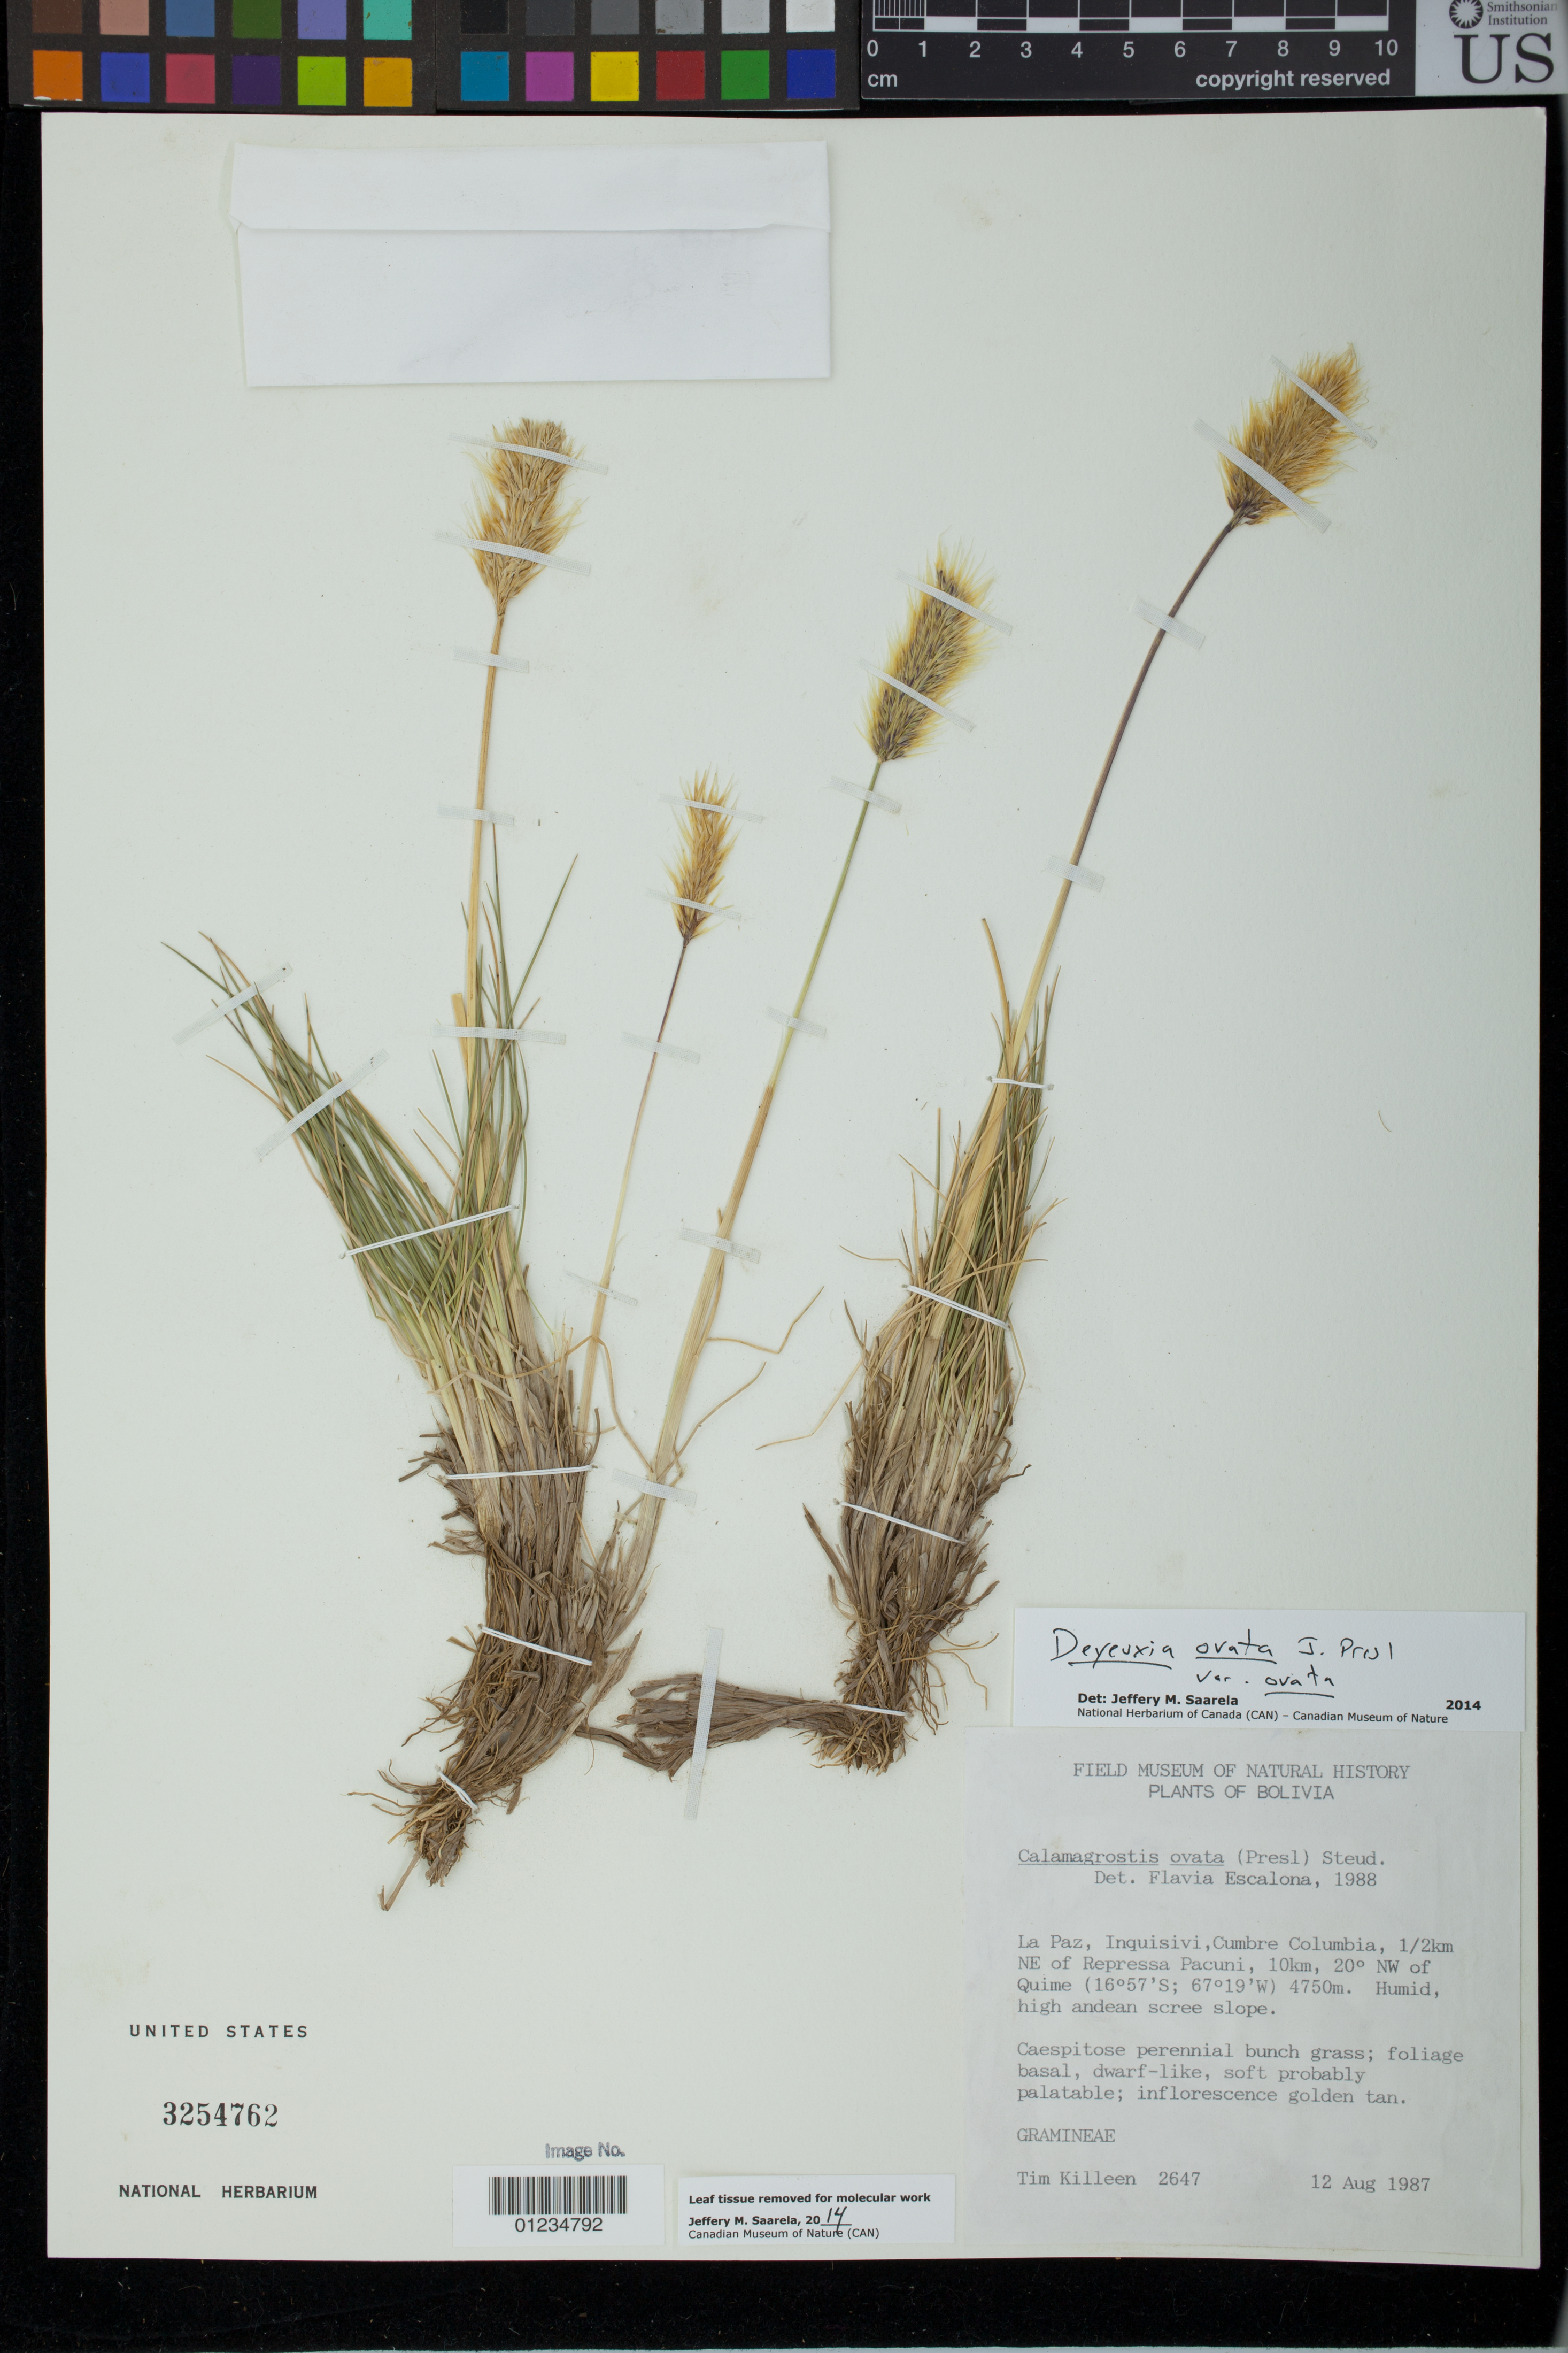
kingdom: Plantae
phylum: Tracheophyta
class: Liliopsida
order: Poales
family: Poaceae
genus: Deyeuxia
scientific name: Deyeuxia ovata var. ovata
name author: J. Presl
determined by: Saarela, J. M., (CAN), Canadian Museum of Nature (CANADA)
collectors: T. Killeen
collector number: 2647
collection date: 1987-08-12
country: Bolivia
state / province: La Páz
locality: Inquisivi, Cumbre Columbia, 1/2 km NE of Repressa Pacuni, 10 km, 20 degrees NW of Quime.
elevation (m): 4750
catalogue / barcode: US 3254762